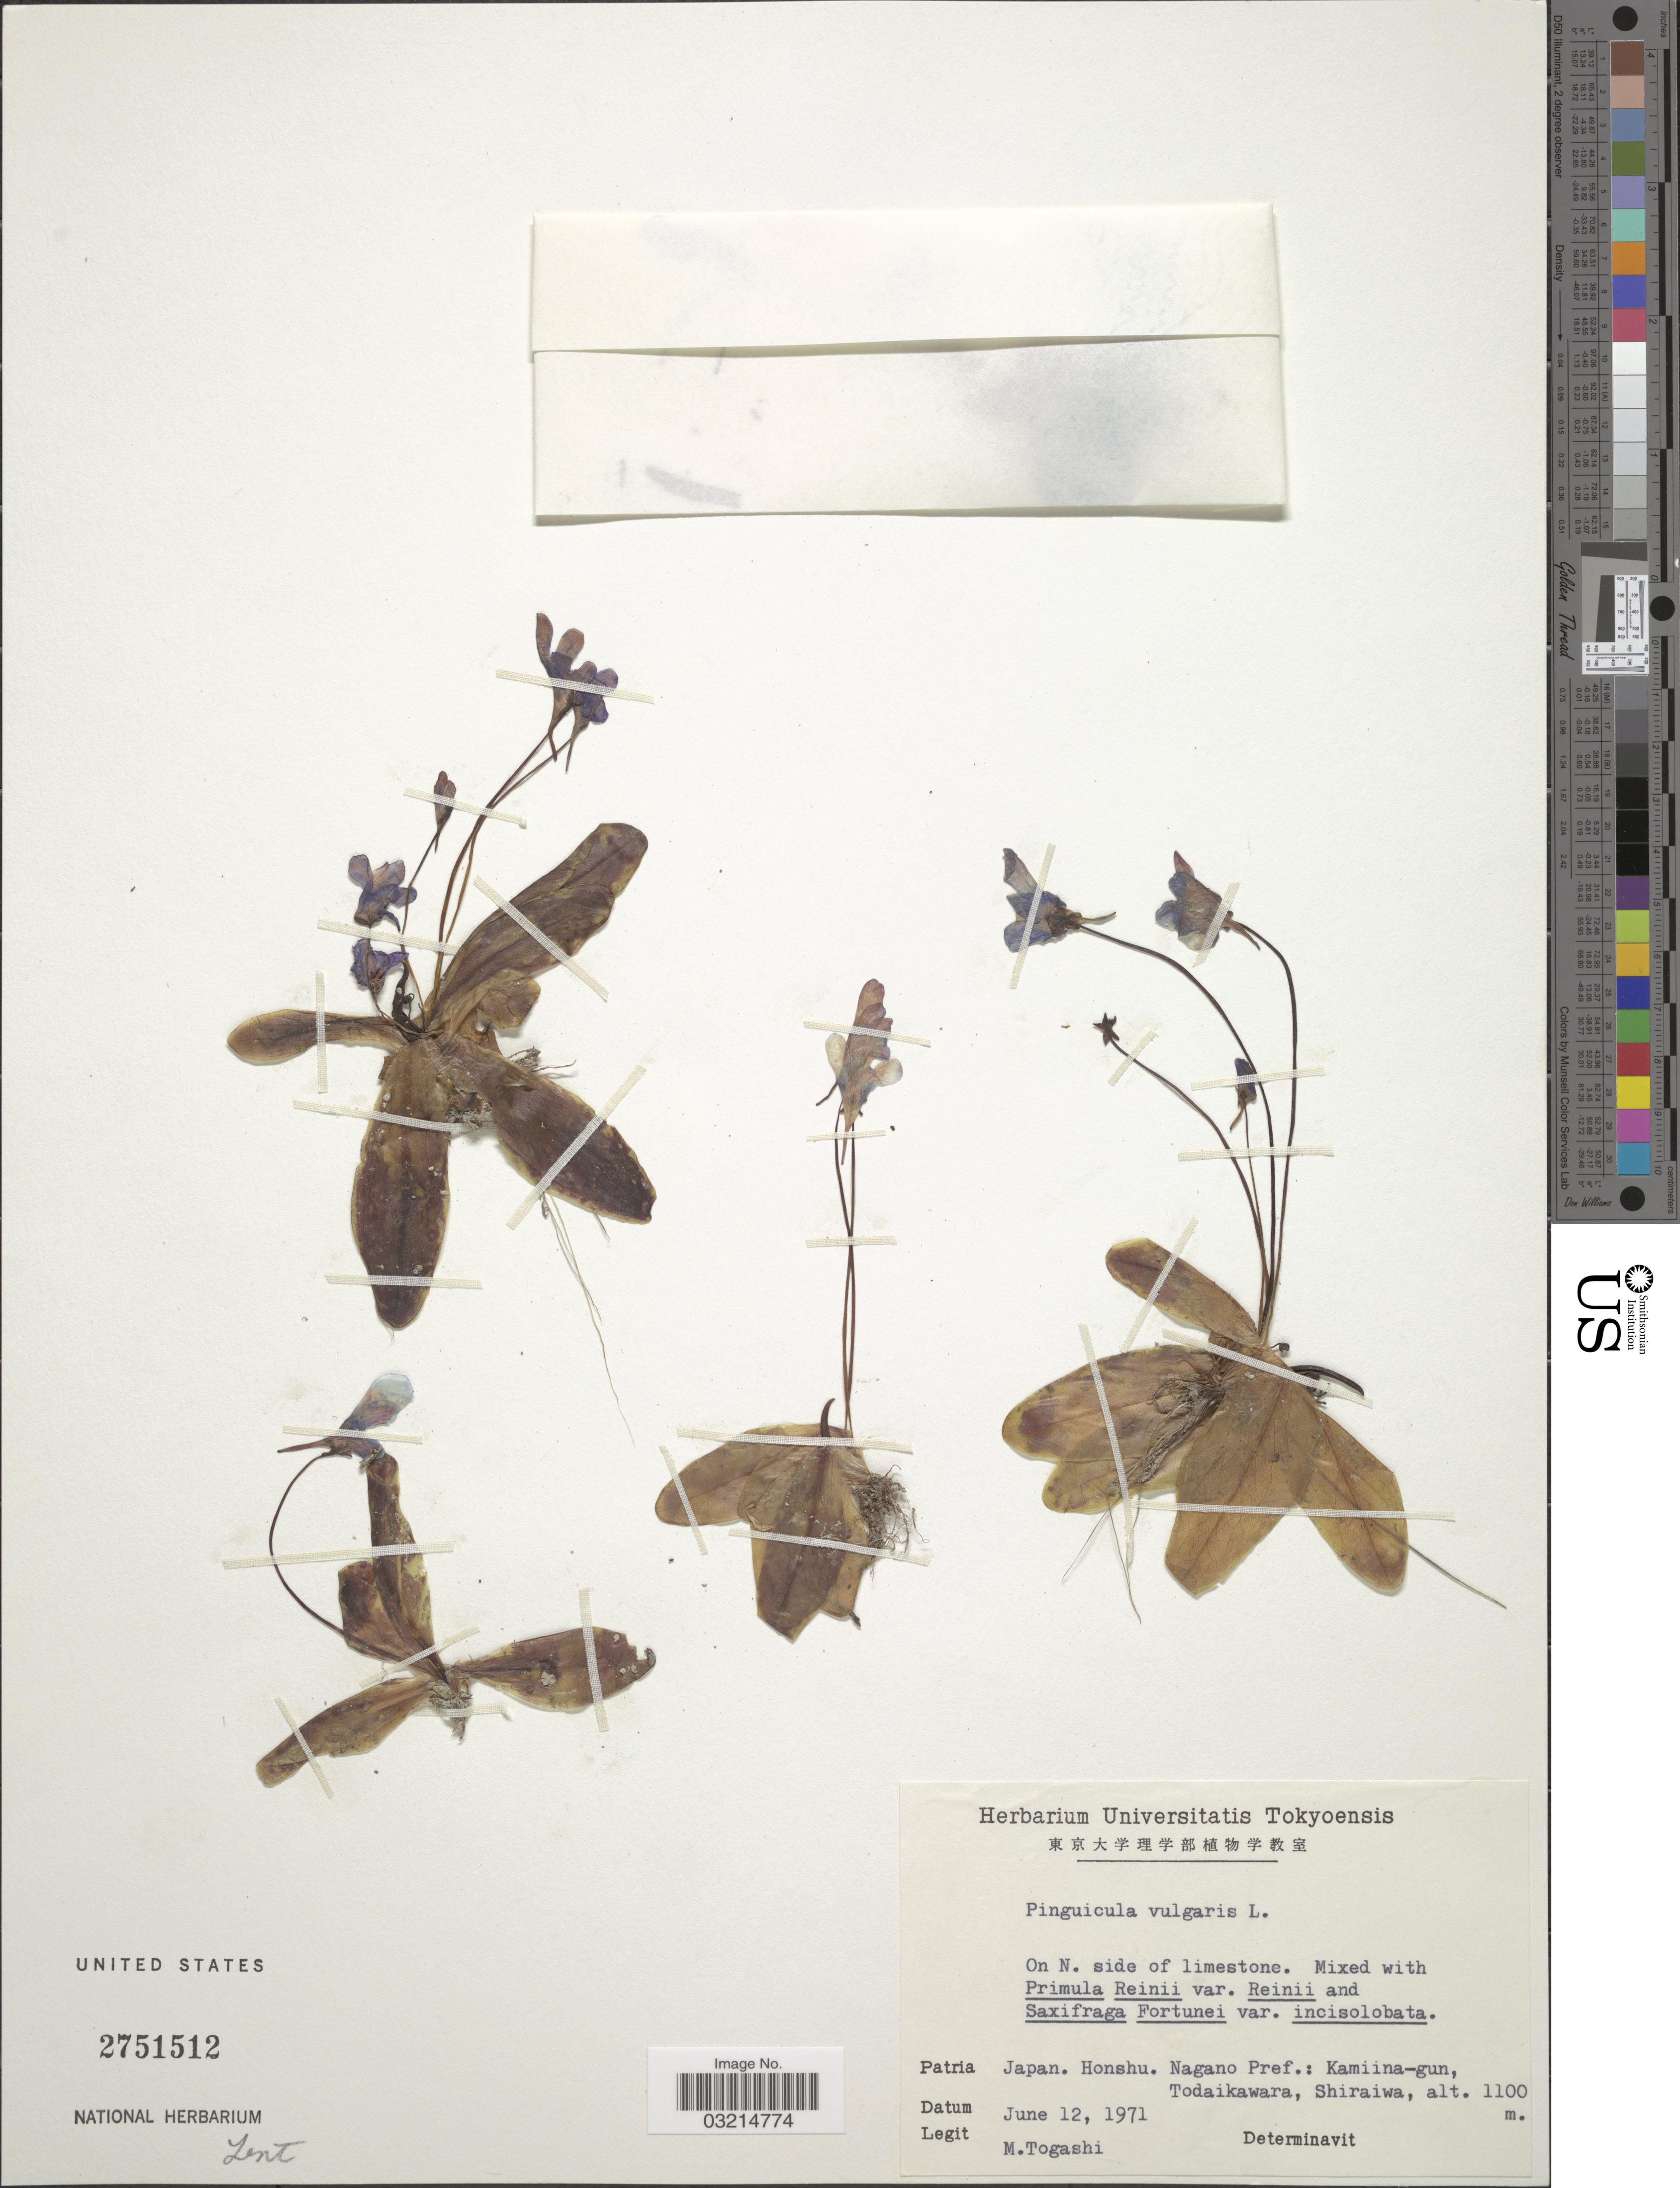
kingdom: Plantae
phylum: Tracheophyta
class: Magnoliopsida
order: Lamiales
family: Lentibulariaceae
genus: Pinguicula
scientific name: Pinguicula vulgaris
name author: L.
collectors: M. Togashi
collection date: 1971-06-12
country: Japan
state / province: Nagano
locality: Honshu. Nagano Pref.: Kamiina-gun, Todaikawara, Shiraiwa.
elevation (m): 1100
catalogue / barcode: US 2751512